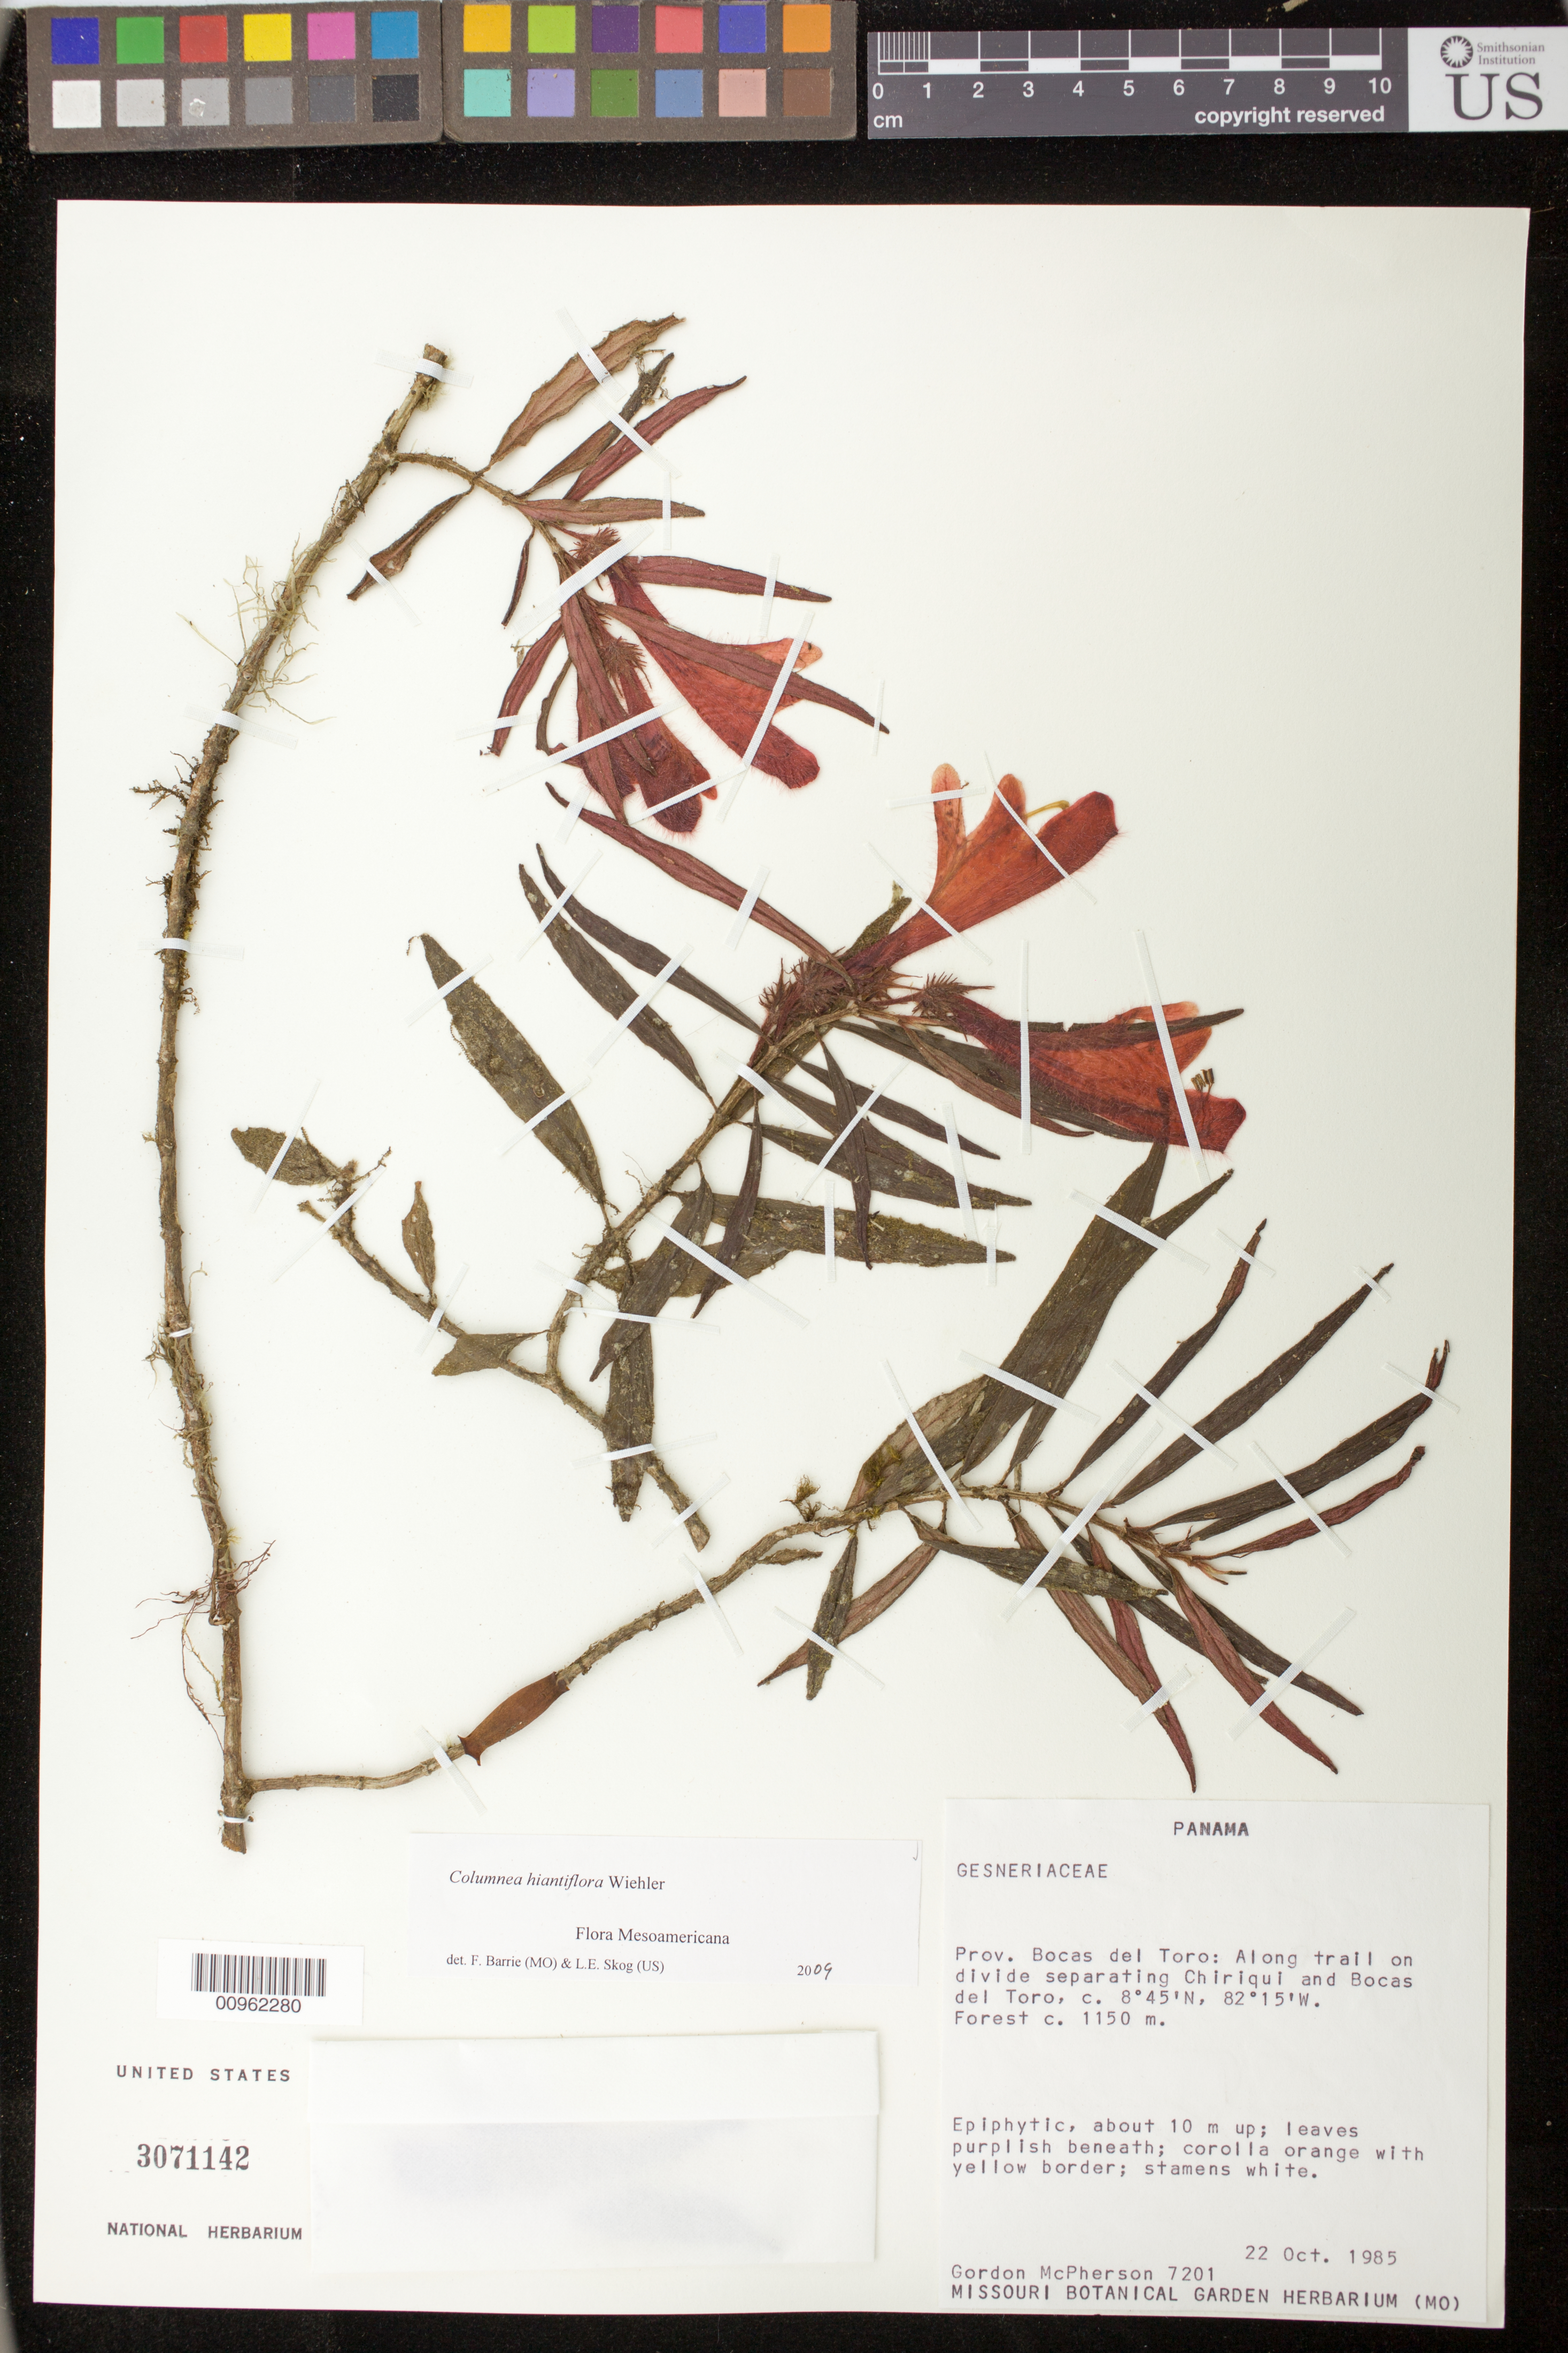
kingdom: Plantae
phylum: Tracheophyta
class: Magnoliopsida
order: Lamiales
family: Gesneriaceae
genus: Columnea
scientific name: Columnea hiantiflora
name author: Wiehler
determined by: Barrie, F. R.; Skog, Laurence E.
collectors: G. D. McPherson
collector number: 7201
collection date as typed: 22 Oct 1985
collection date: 1985-10-22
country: Panama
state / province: Bocas del Toro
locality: Prov. Bocas del Toro: along trail on divide separating Chiriqui and Bocas del Toro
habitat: forest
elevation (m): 1150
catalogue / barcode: US 3071142